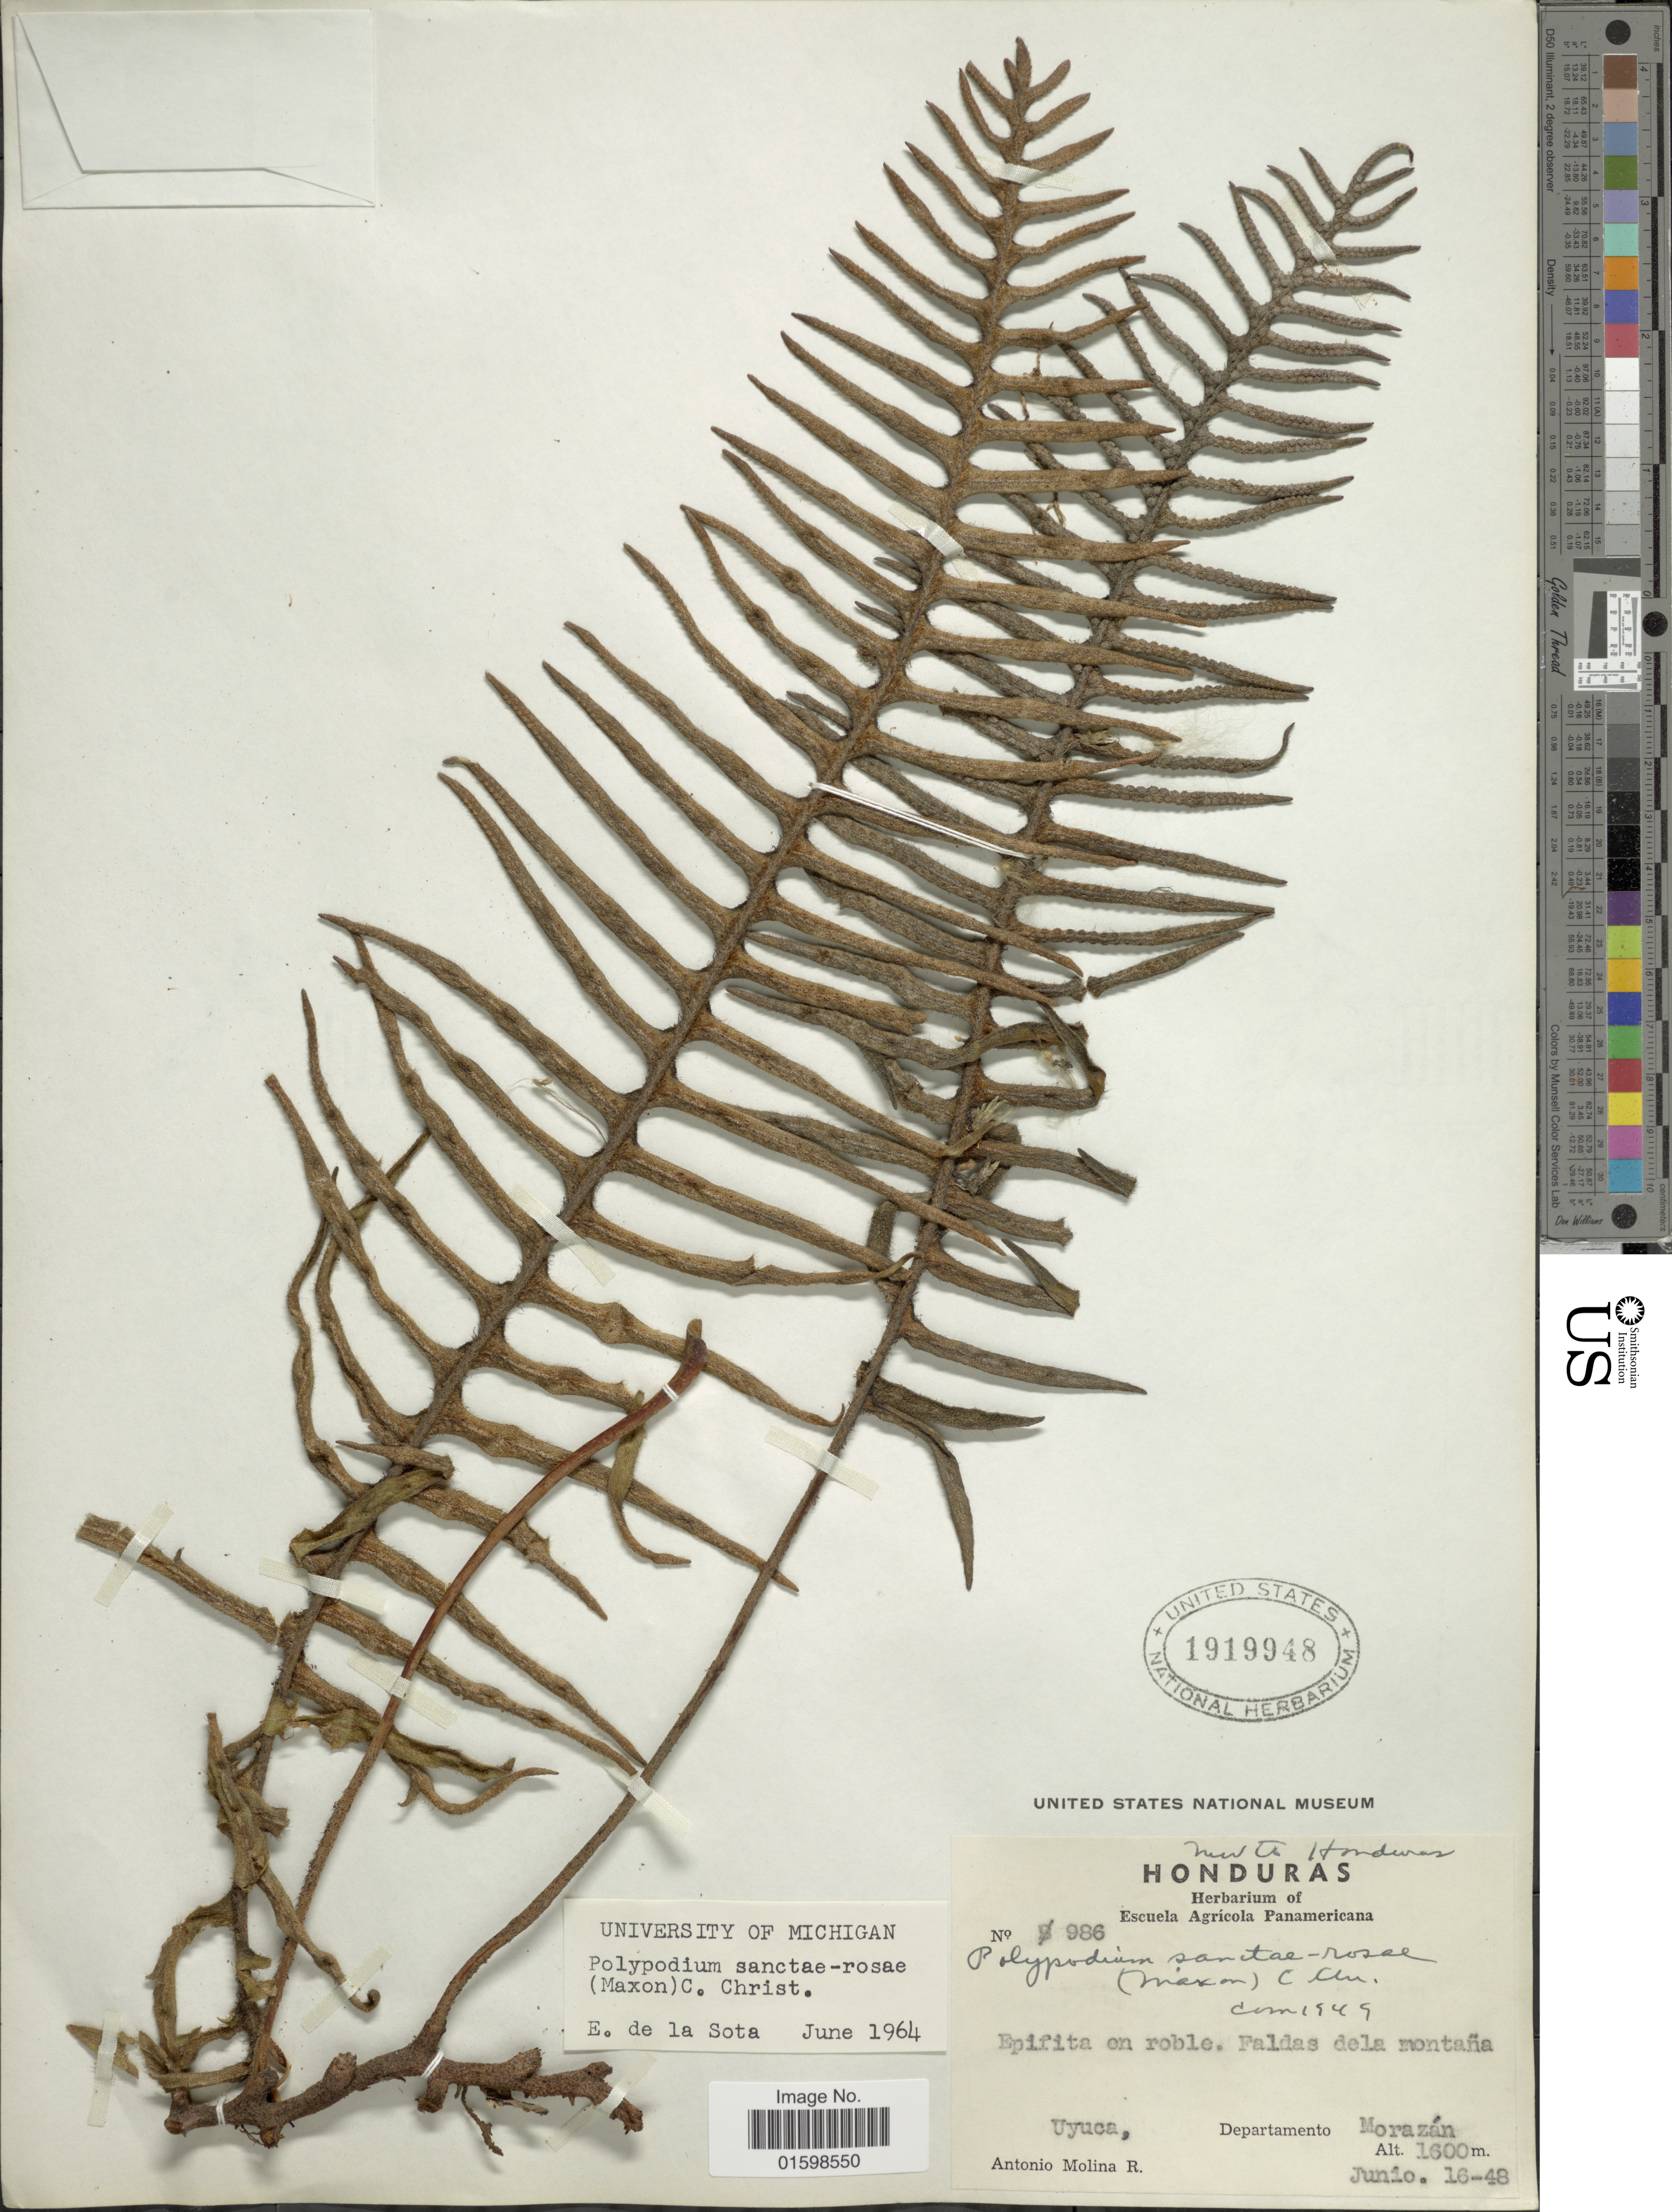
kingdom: Plantae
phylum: Tracheophyta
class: Polypodiopsida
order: Polypodiales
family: Polypodiaceae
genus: Pleopeltis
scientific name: Pleopeltis sanctae-rosae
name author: (Maxon) A.R. Sm. & Tejero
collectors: A. Molina R.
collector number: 986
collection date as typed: Transcribed d/m/y: 16/6/48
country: Honduras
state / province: Fco. Morazán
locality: Uyuca, Departamento Morazán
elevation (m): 1600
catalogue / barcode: US 1919948